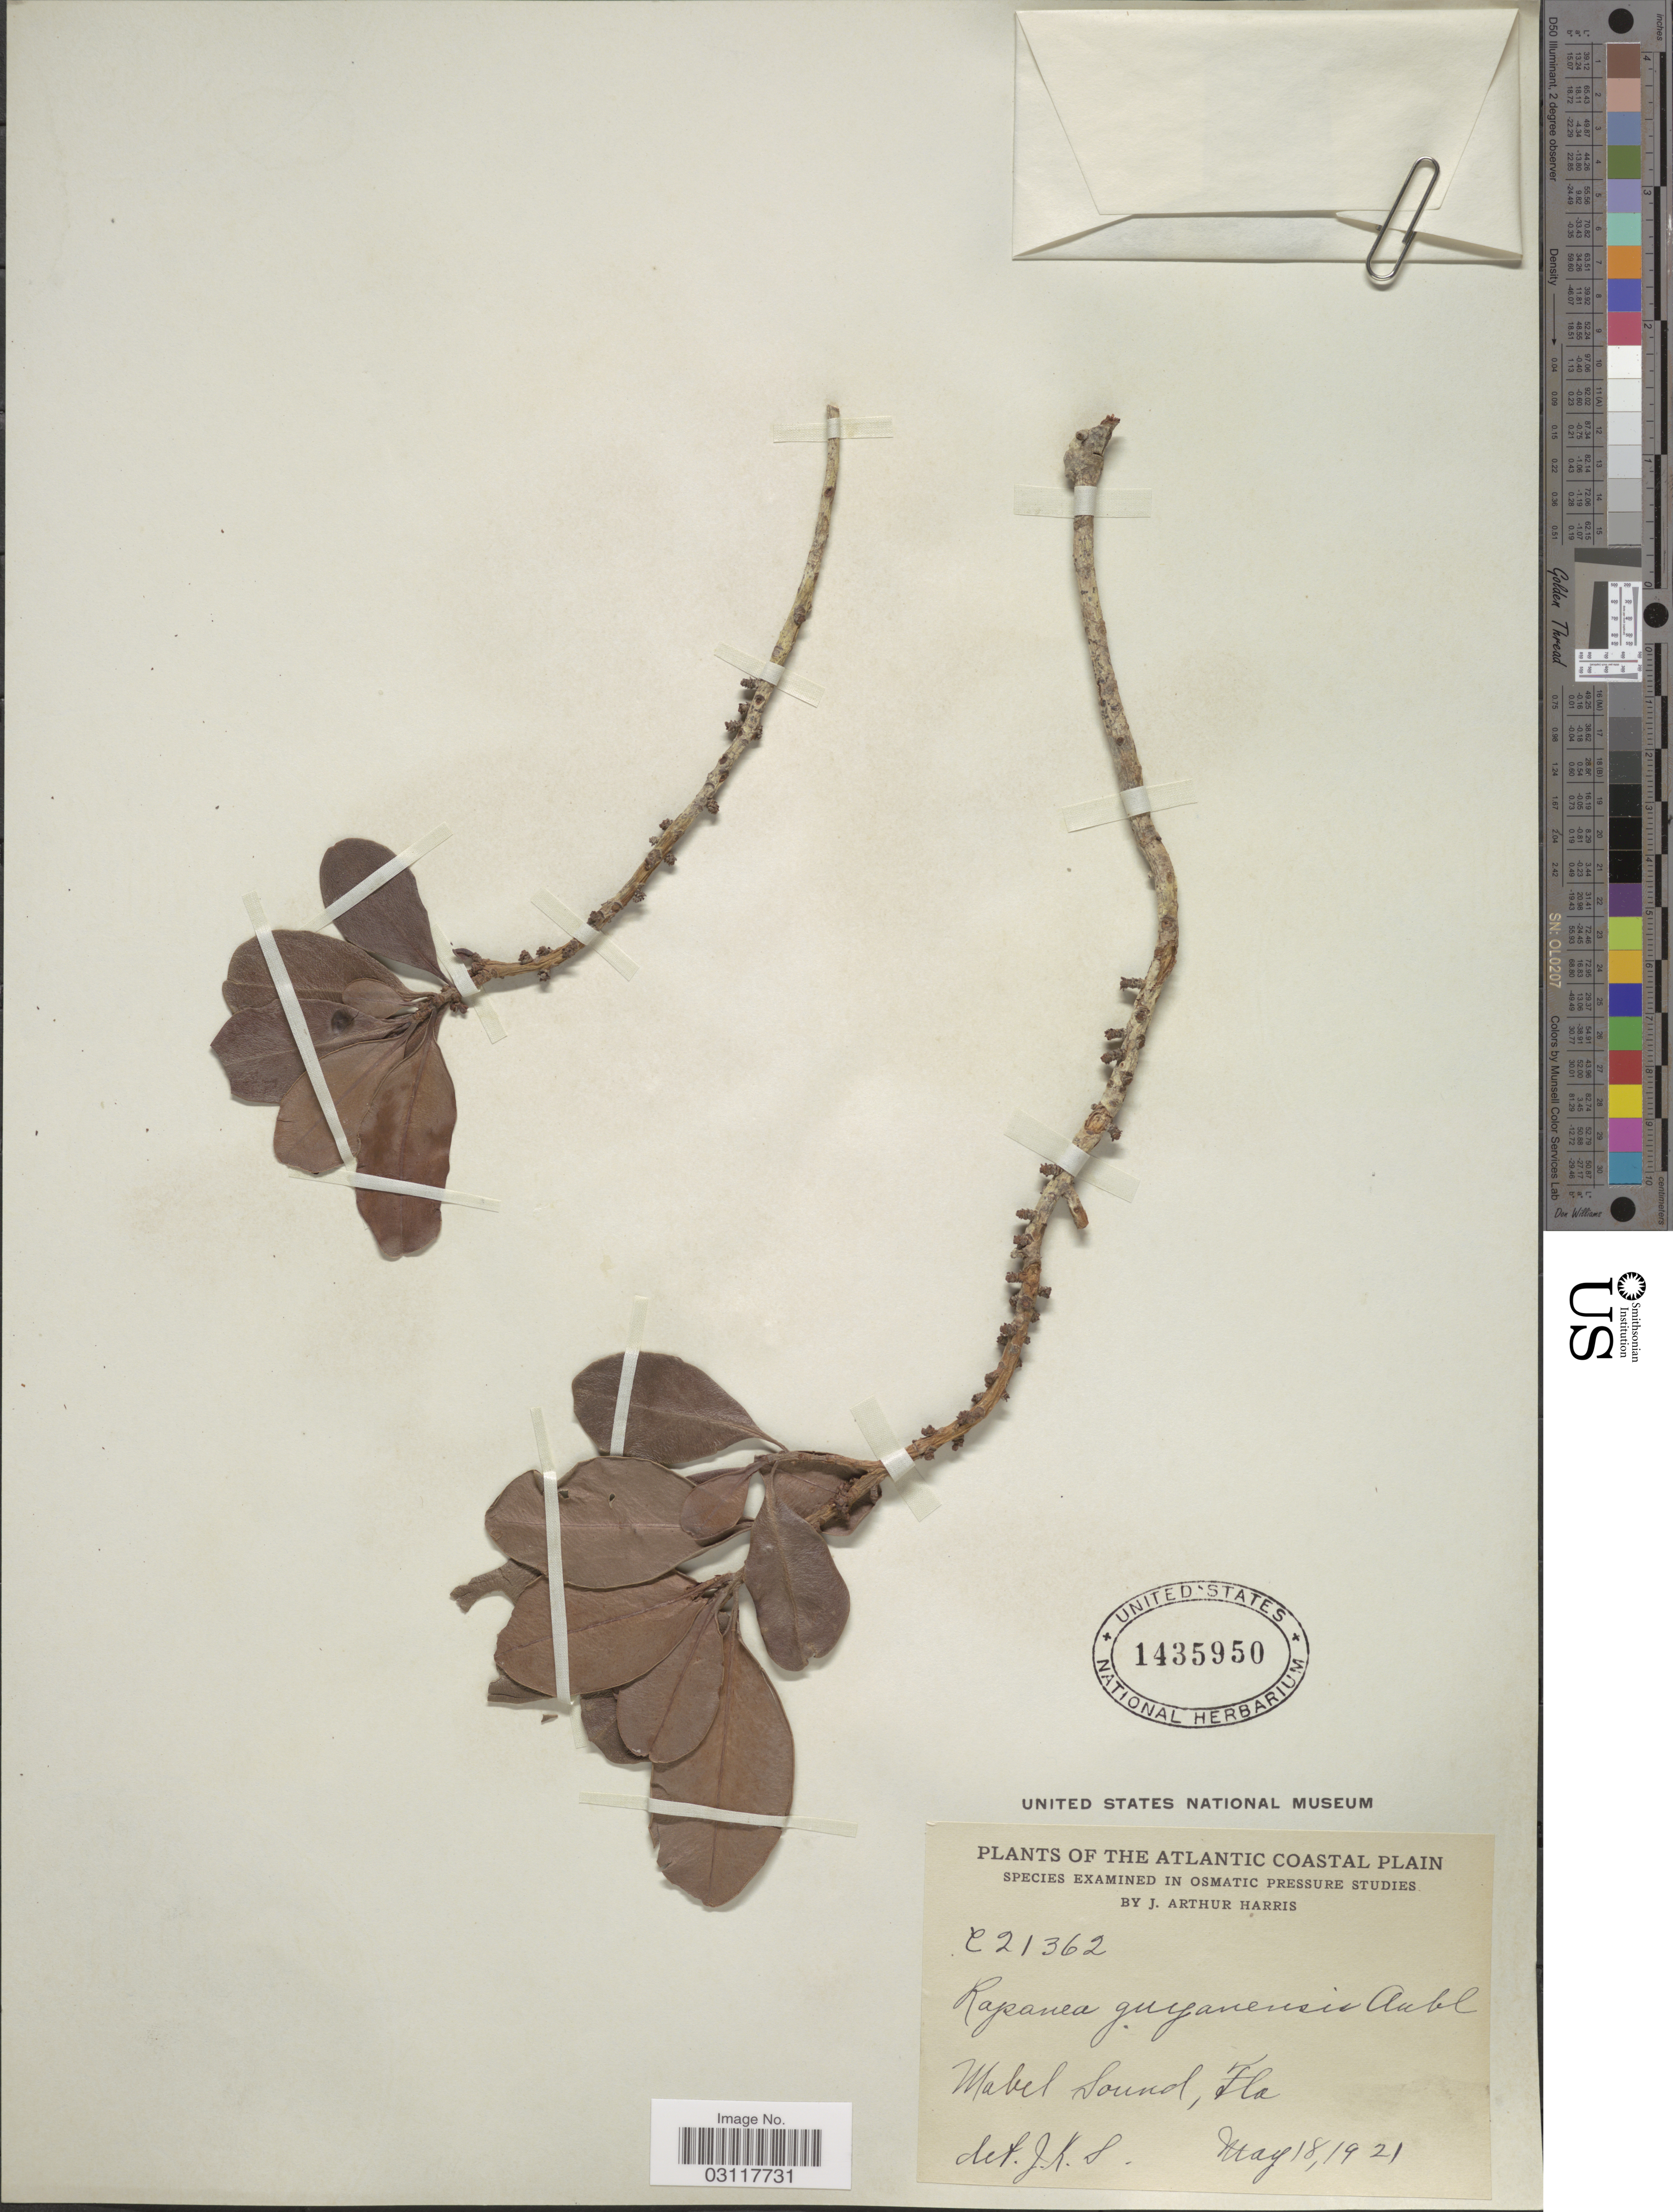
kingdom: Plantae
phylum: Tracheophyta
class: Magnoliopsida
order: Ericales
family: Primulaceae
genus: Rapanea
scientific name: Rapanea guianensis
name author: Aubl.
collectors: J. A. Harris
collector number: C21362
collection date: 1921-05-18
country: United States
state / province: Florida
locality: The Atlantic Coastal Plain, Mabel Sound, Fla.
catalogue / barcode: US 1435950